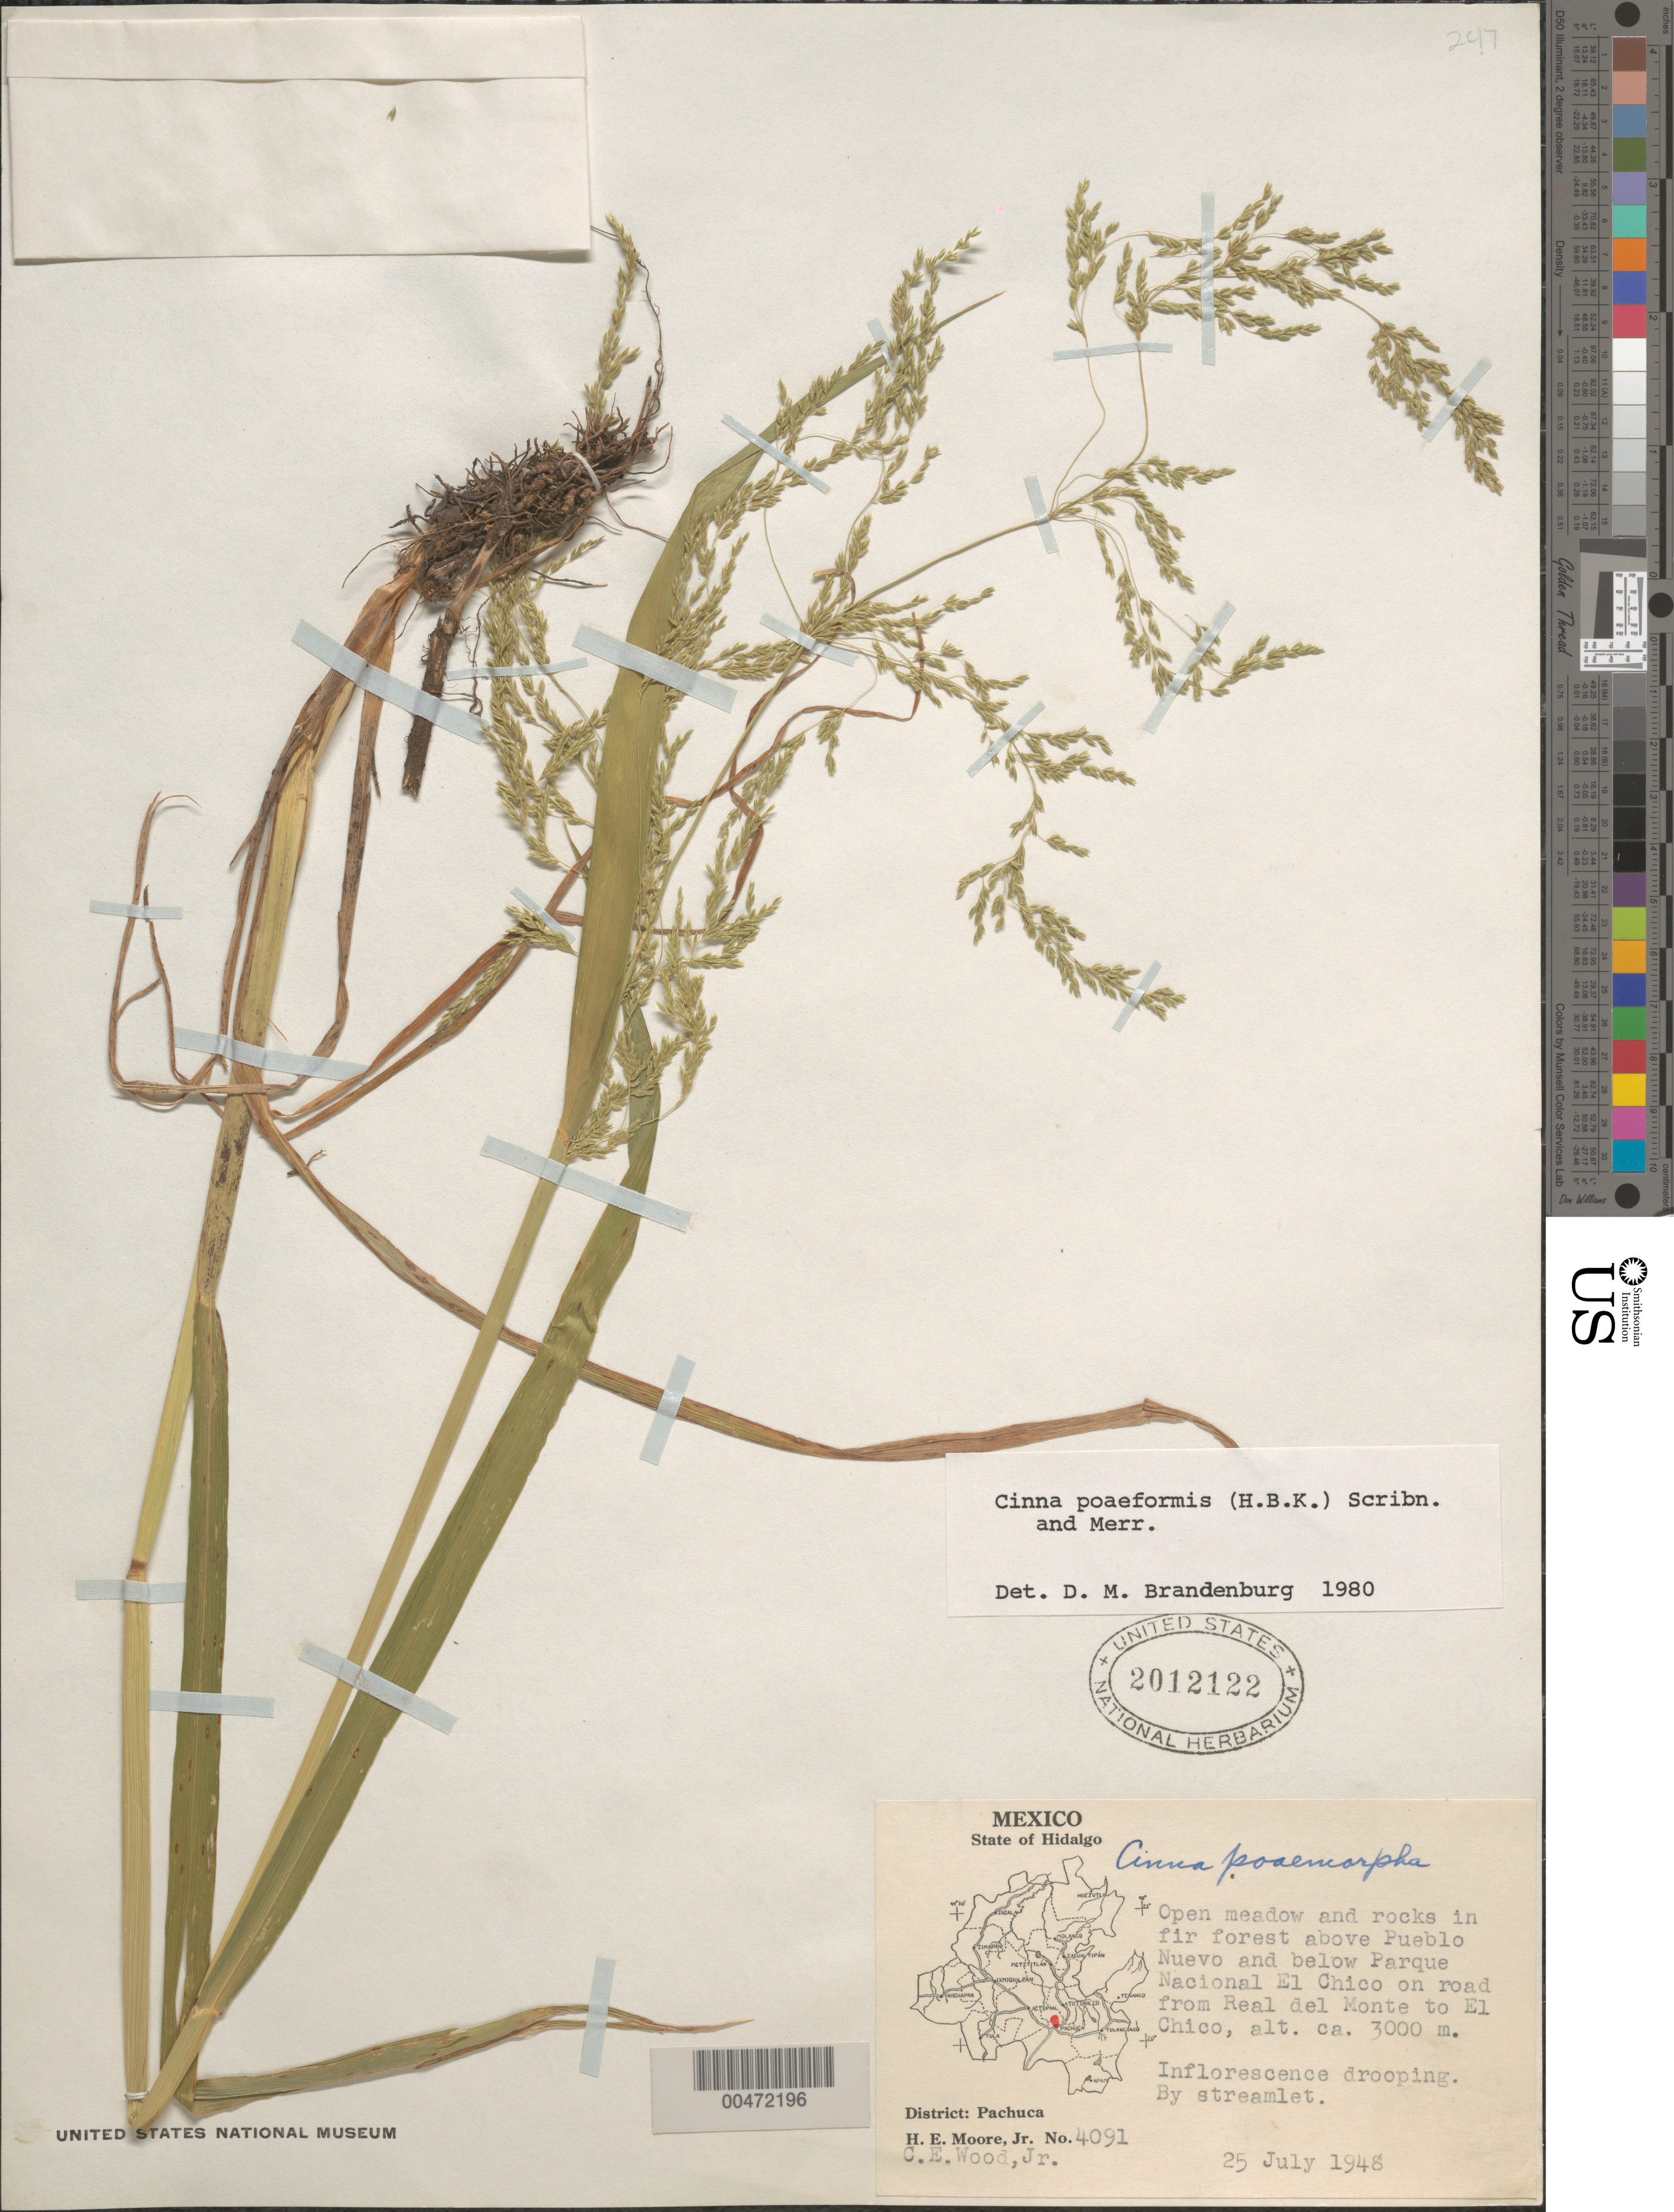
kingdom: Plantae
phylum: Tracheophyta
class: Liliopsida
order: Poales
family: Poaceae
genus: Cinna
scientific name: Cinna poiformis (Kunth) Scribn. & Merr.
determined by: Brandenburg, D. M.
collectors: H. E. Moore & C. Wood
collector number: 4091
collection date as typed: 25 Jul 1948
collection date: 1948-07-25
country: Mexico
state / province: Hidalgo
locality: Above Pueblo Nuevo & below Parque Nacional El Chico on rd from Real del Monte to El Chico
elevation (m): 3000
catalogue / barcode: US 2012122